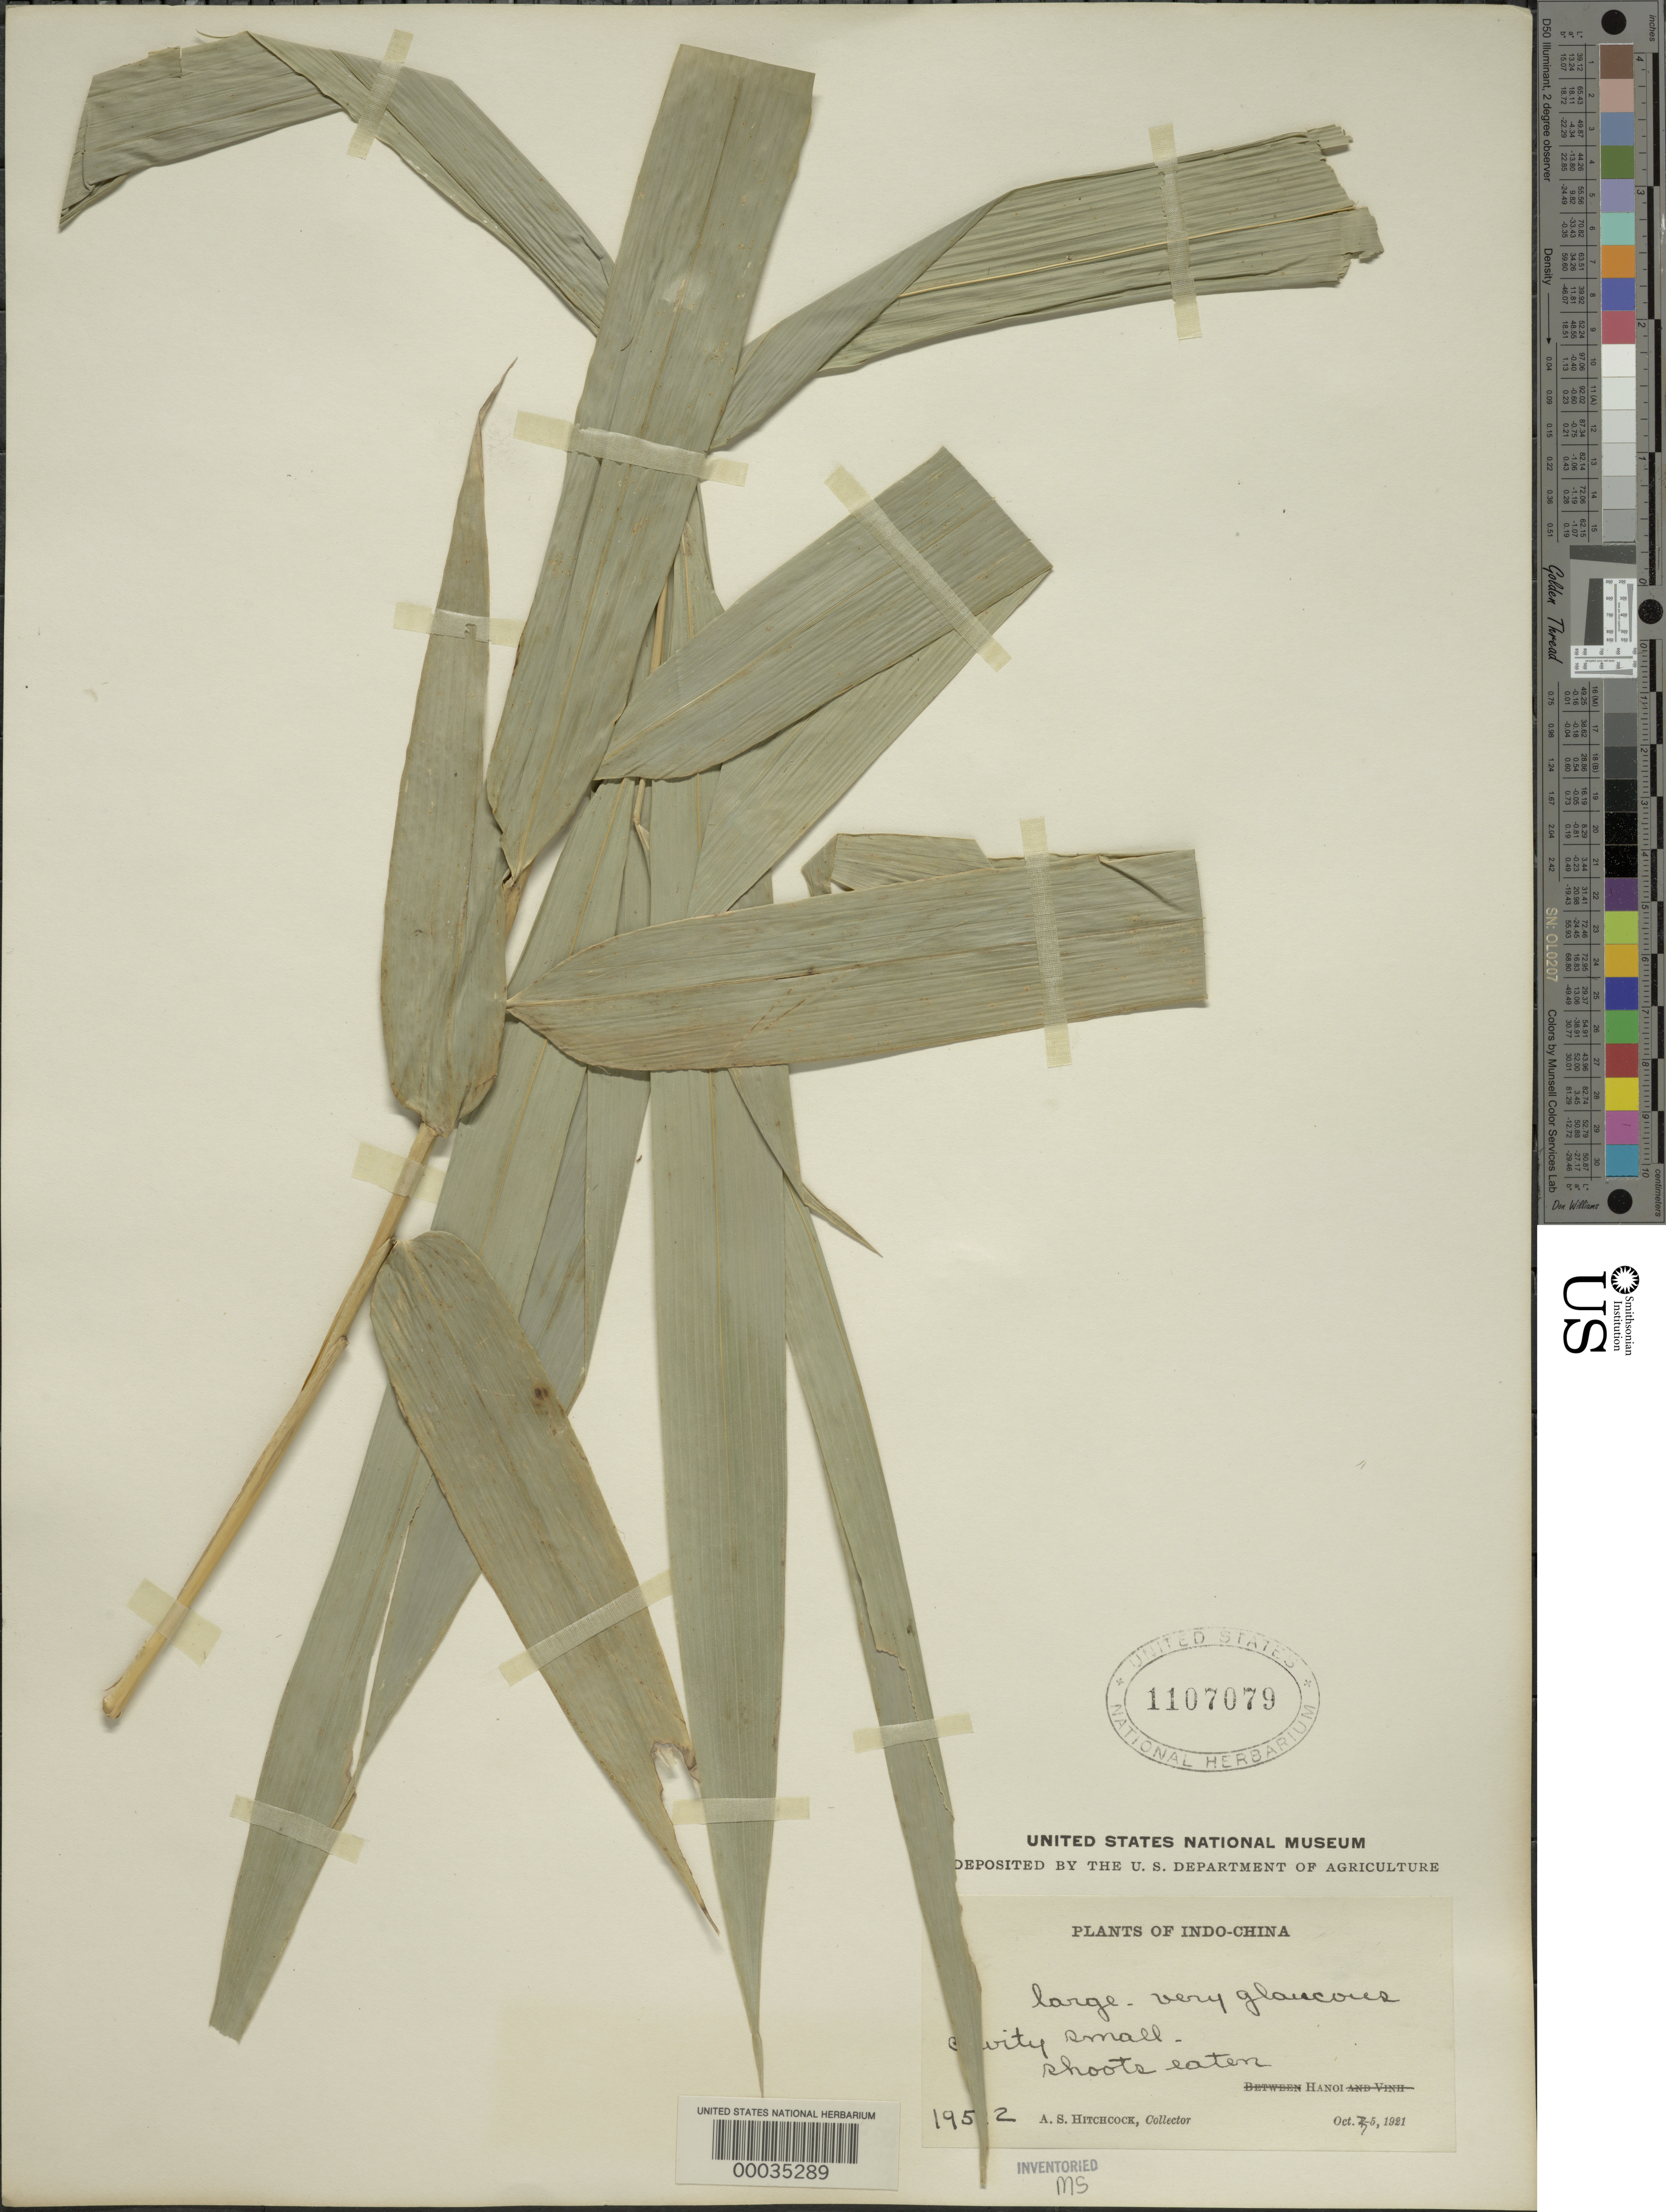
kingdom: Plantae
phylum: Tracheophyta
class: Liliopsida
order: Poales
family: Poaceae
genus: Bambusa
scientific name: Bambusa sp.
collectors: A. S. Hitchcock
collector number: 19512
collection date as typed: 05 Oct 1921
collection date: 1921-10-05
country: Vietnam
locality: Plants of indo-china, hanoi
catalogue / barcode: US 1107079